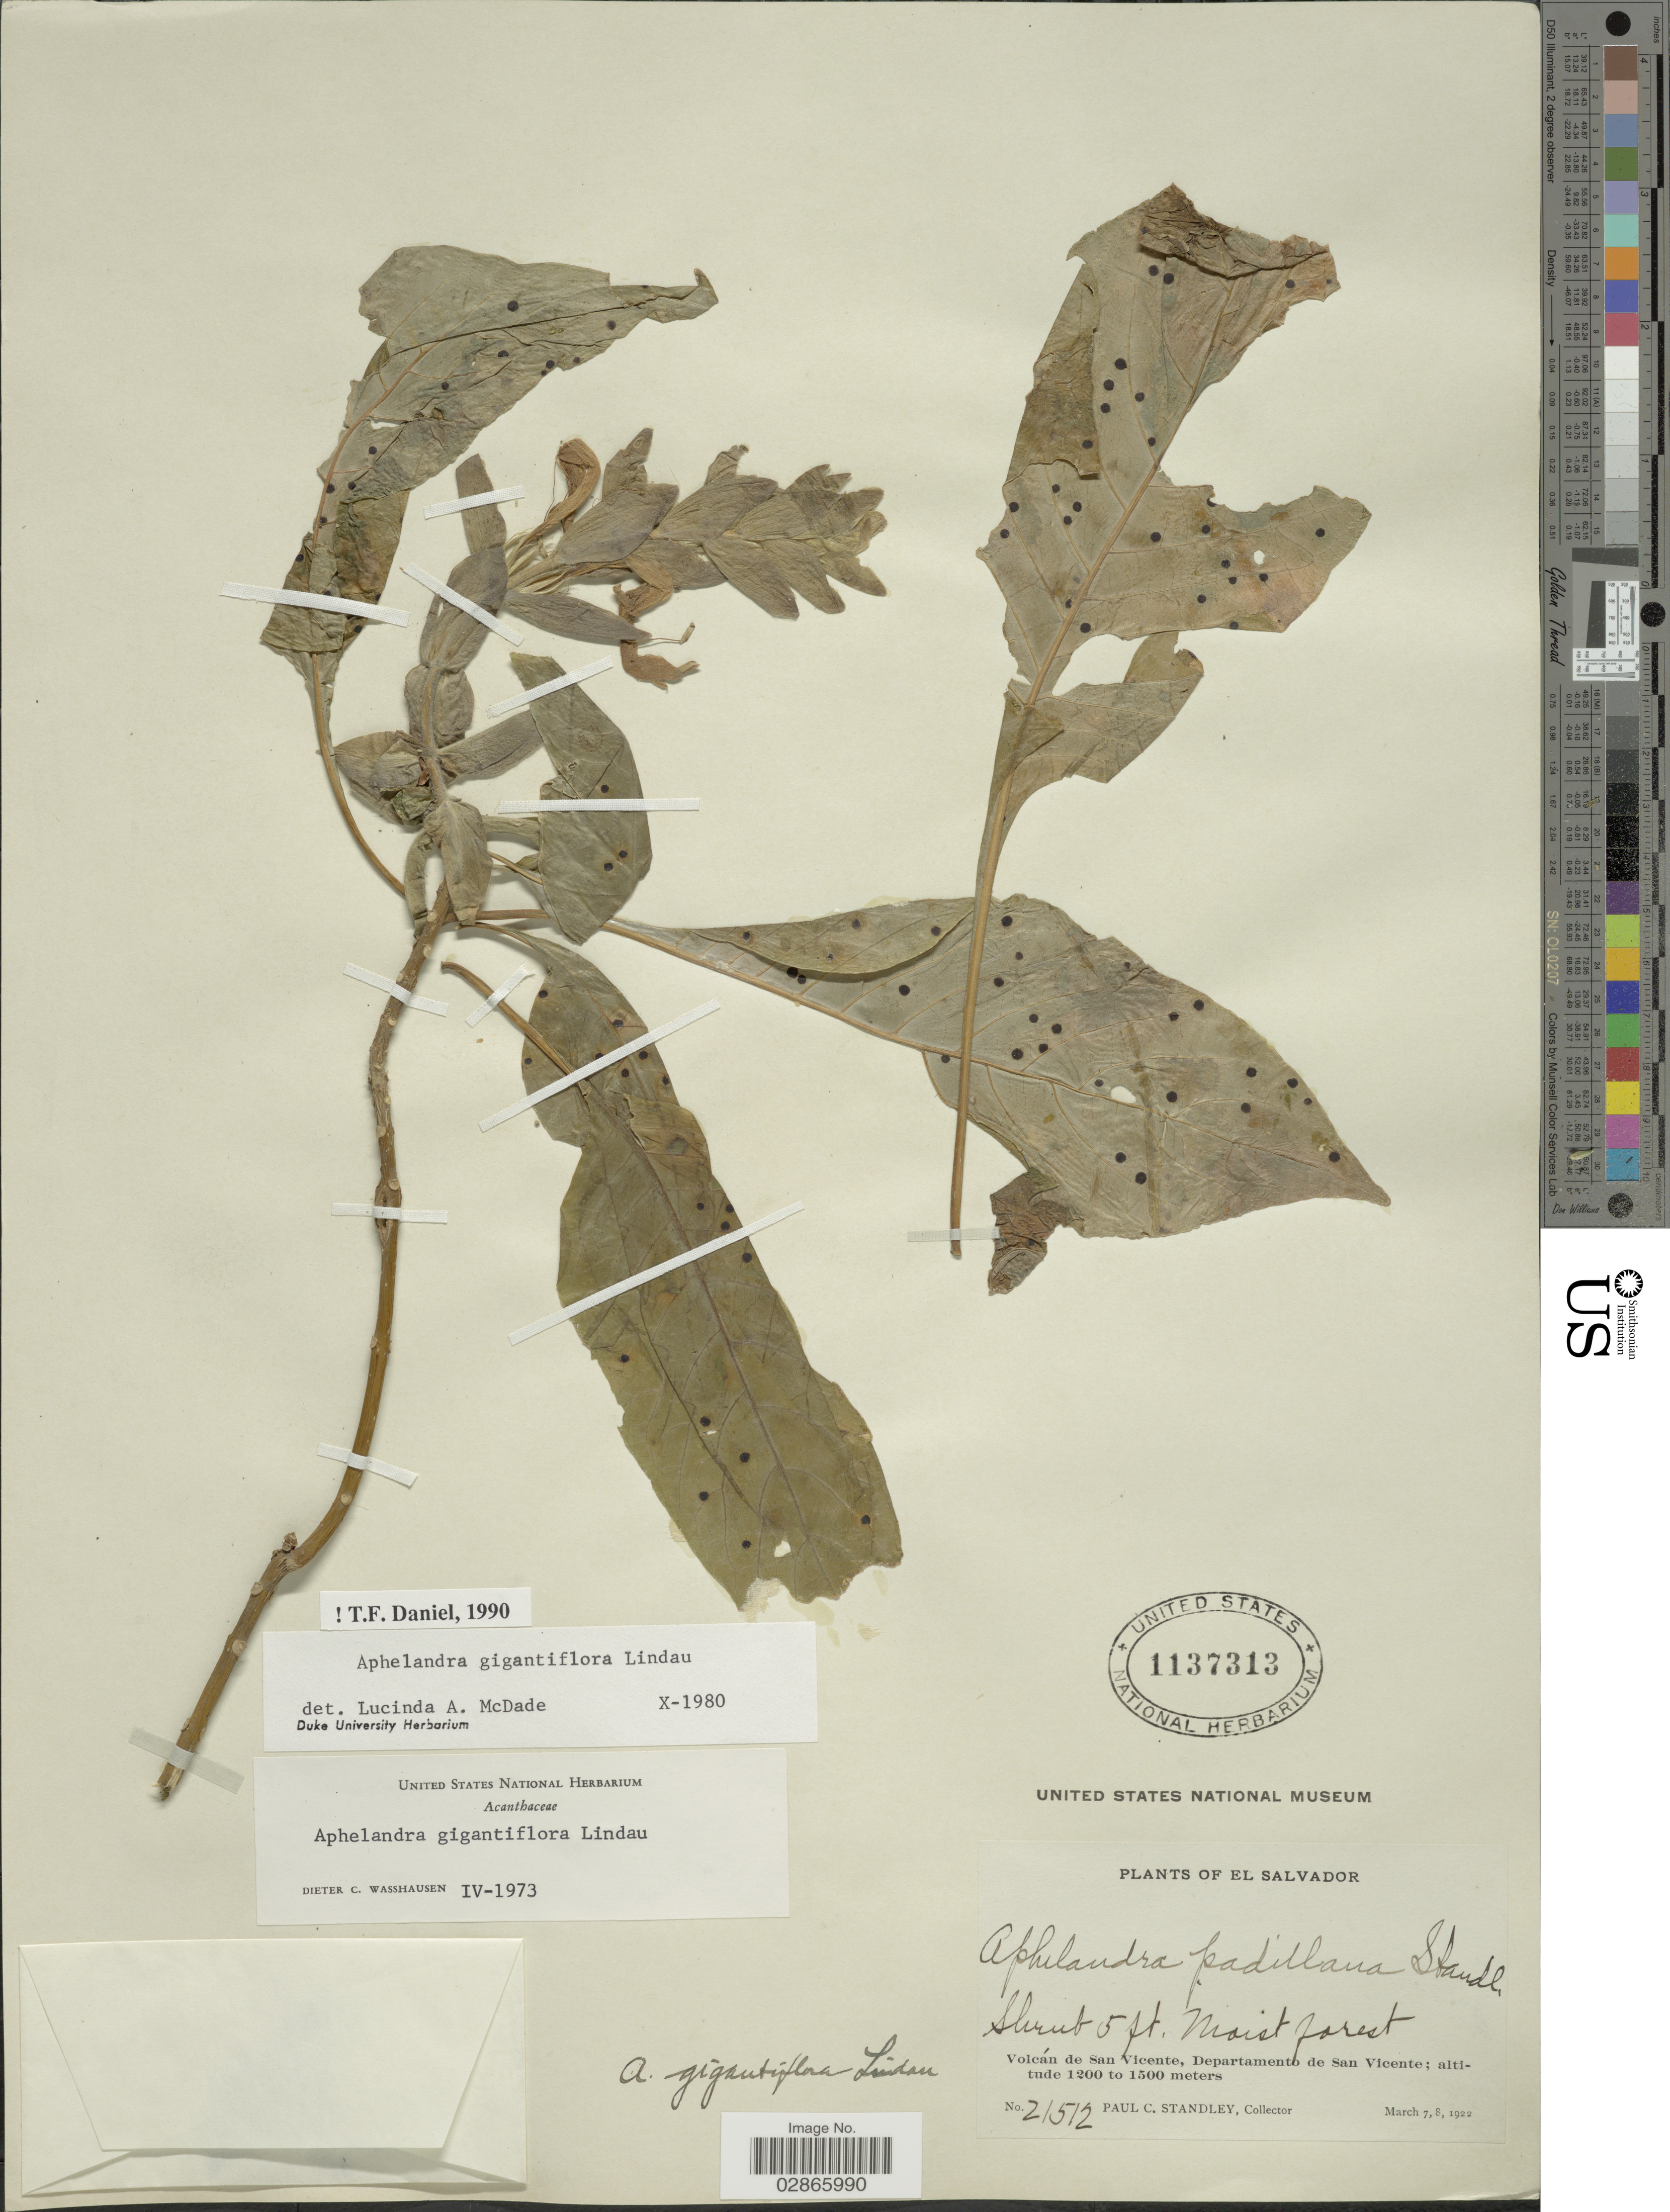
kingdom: Plantae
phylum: Tracheophyta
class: Magnoliopsida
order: Lamiales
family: Acanthaceae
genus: Aphelandra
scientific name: Aphelandra gigantiflora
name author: Lindau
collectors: P. C. Standley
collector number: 21512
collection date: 1922-03-07/1922-03-08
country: El Salvador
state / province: San Vincente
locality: Volcán de San Vicente, Departamento de San Vicente.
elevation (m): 1200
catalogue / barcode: US 1137313